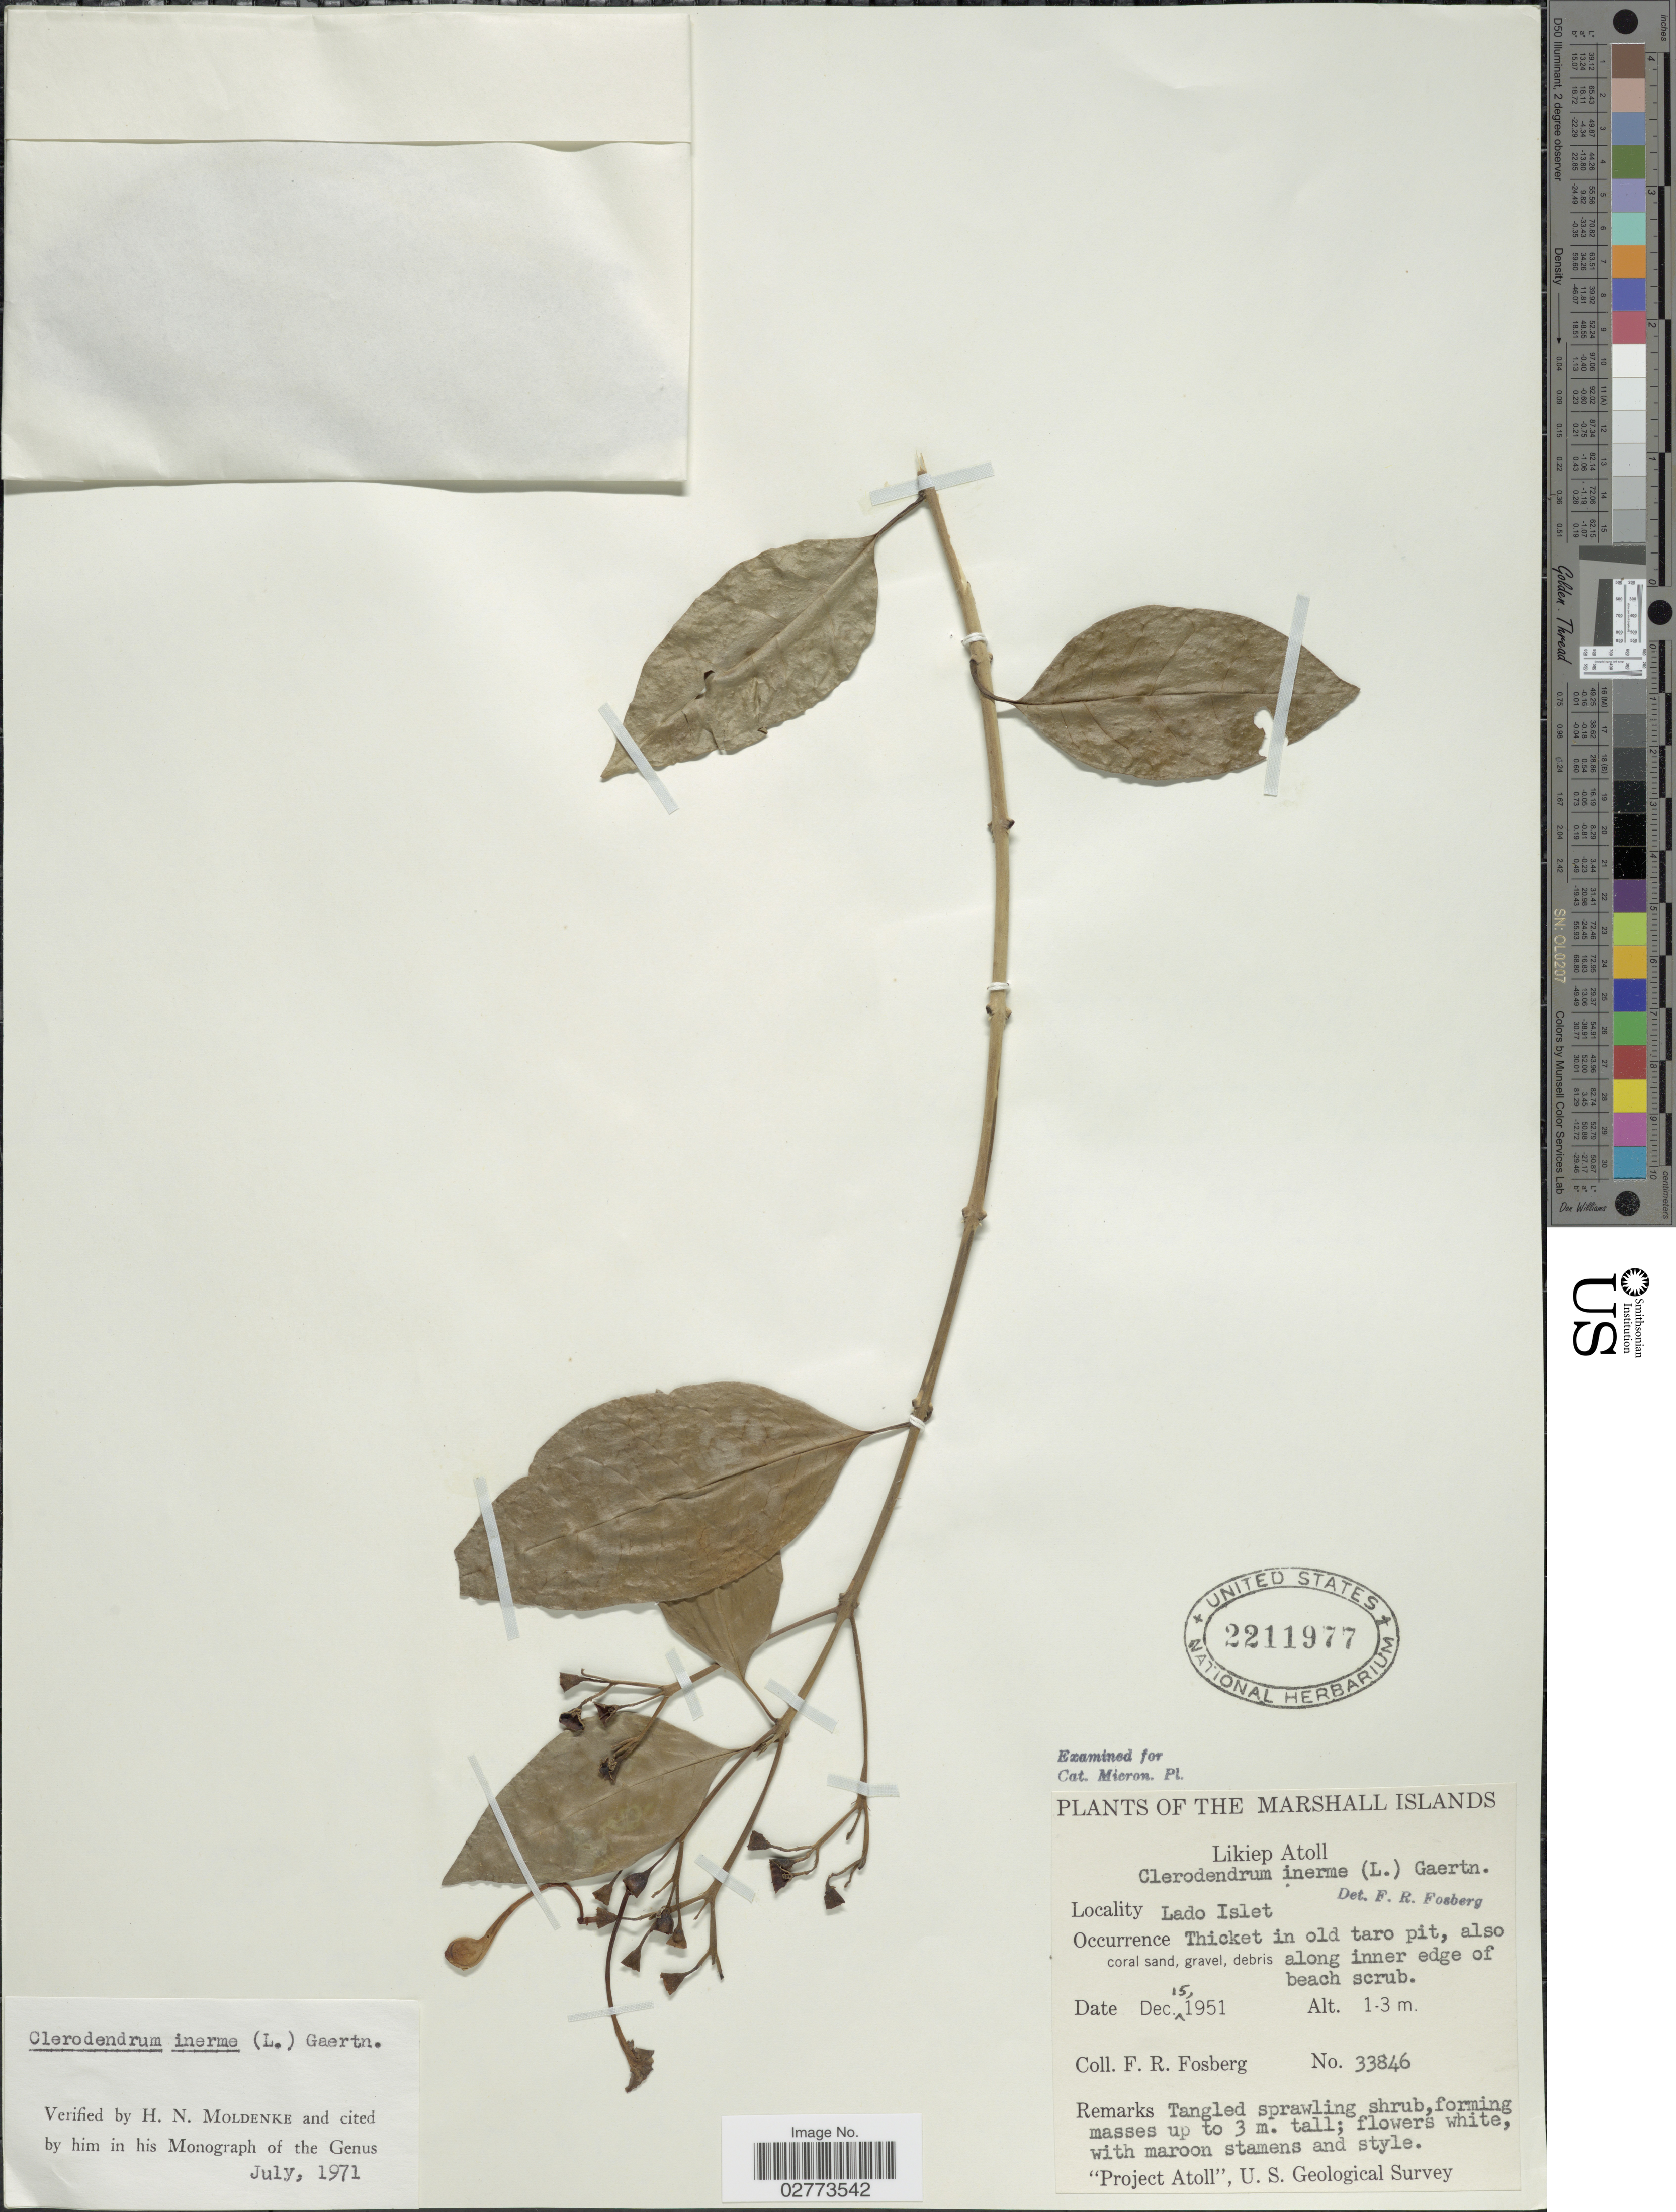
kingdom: Plantae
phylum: Tracheophyta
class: Magnoliopsida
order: Lamiales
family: Lamiaceae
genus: Clerodendrum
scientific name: Clerodendrum inerme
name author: (L.) Gaertn.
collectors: F. R. Fosberg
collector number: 33846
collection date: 1951-12-15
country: Marshall Islands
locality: Likiep Atoll. Lado Islet.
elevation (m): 1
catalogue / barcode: US 2211977